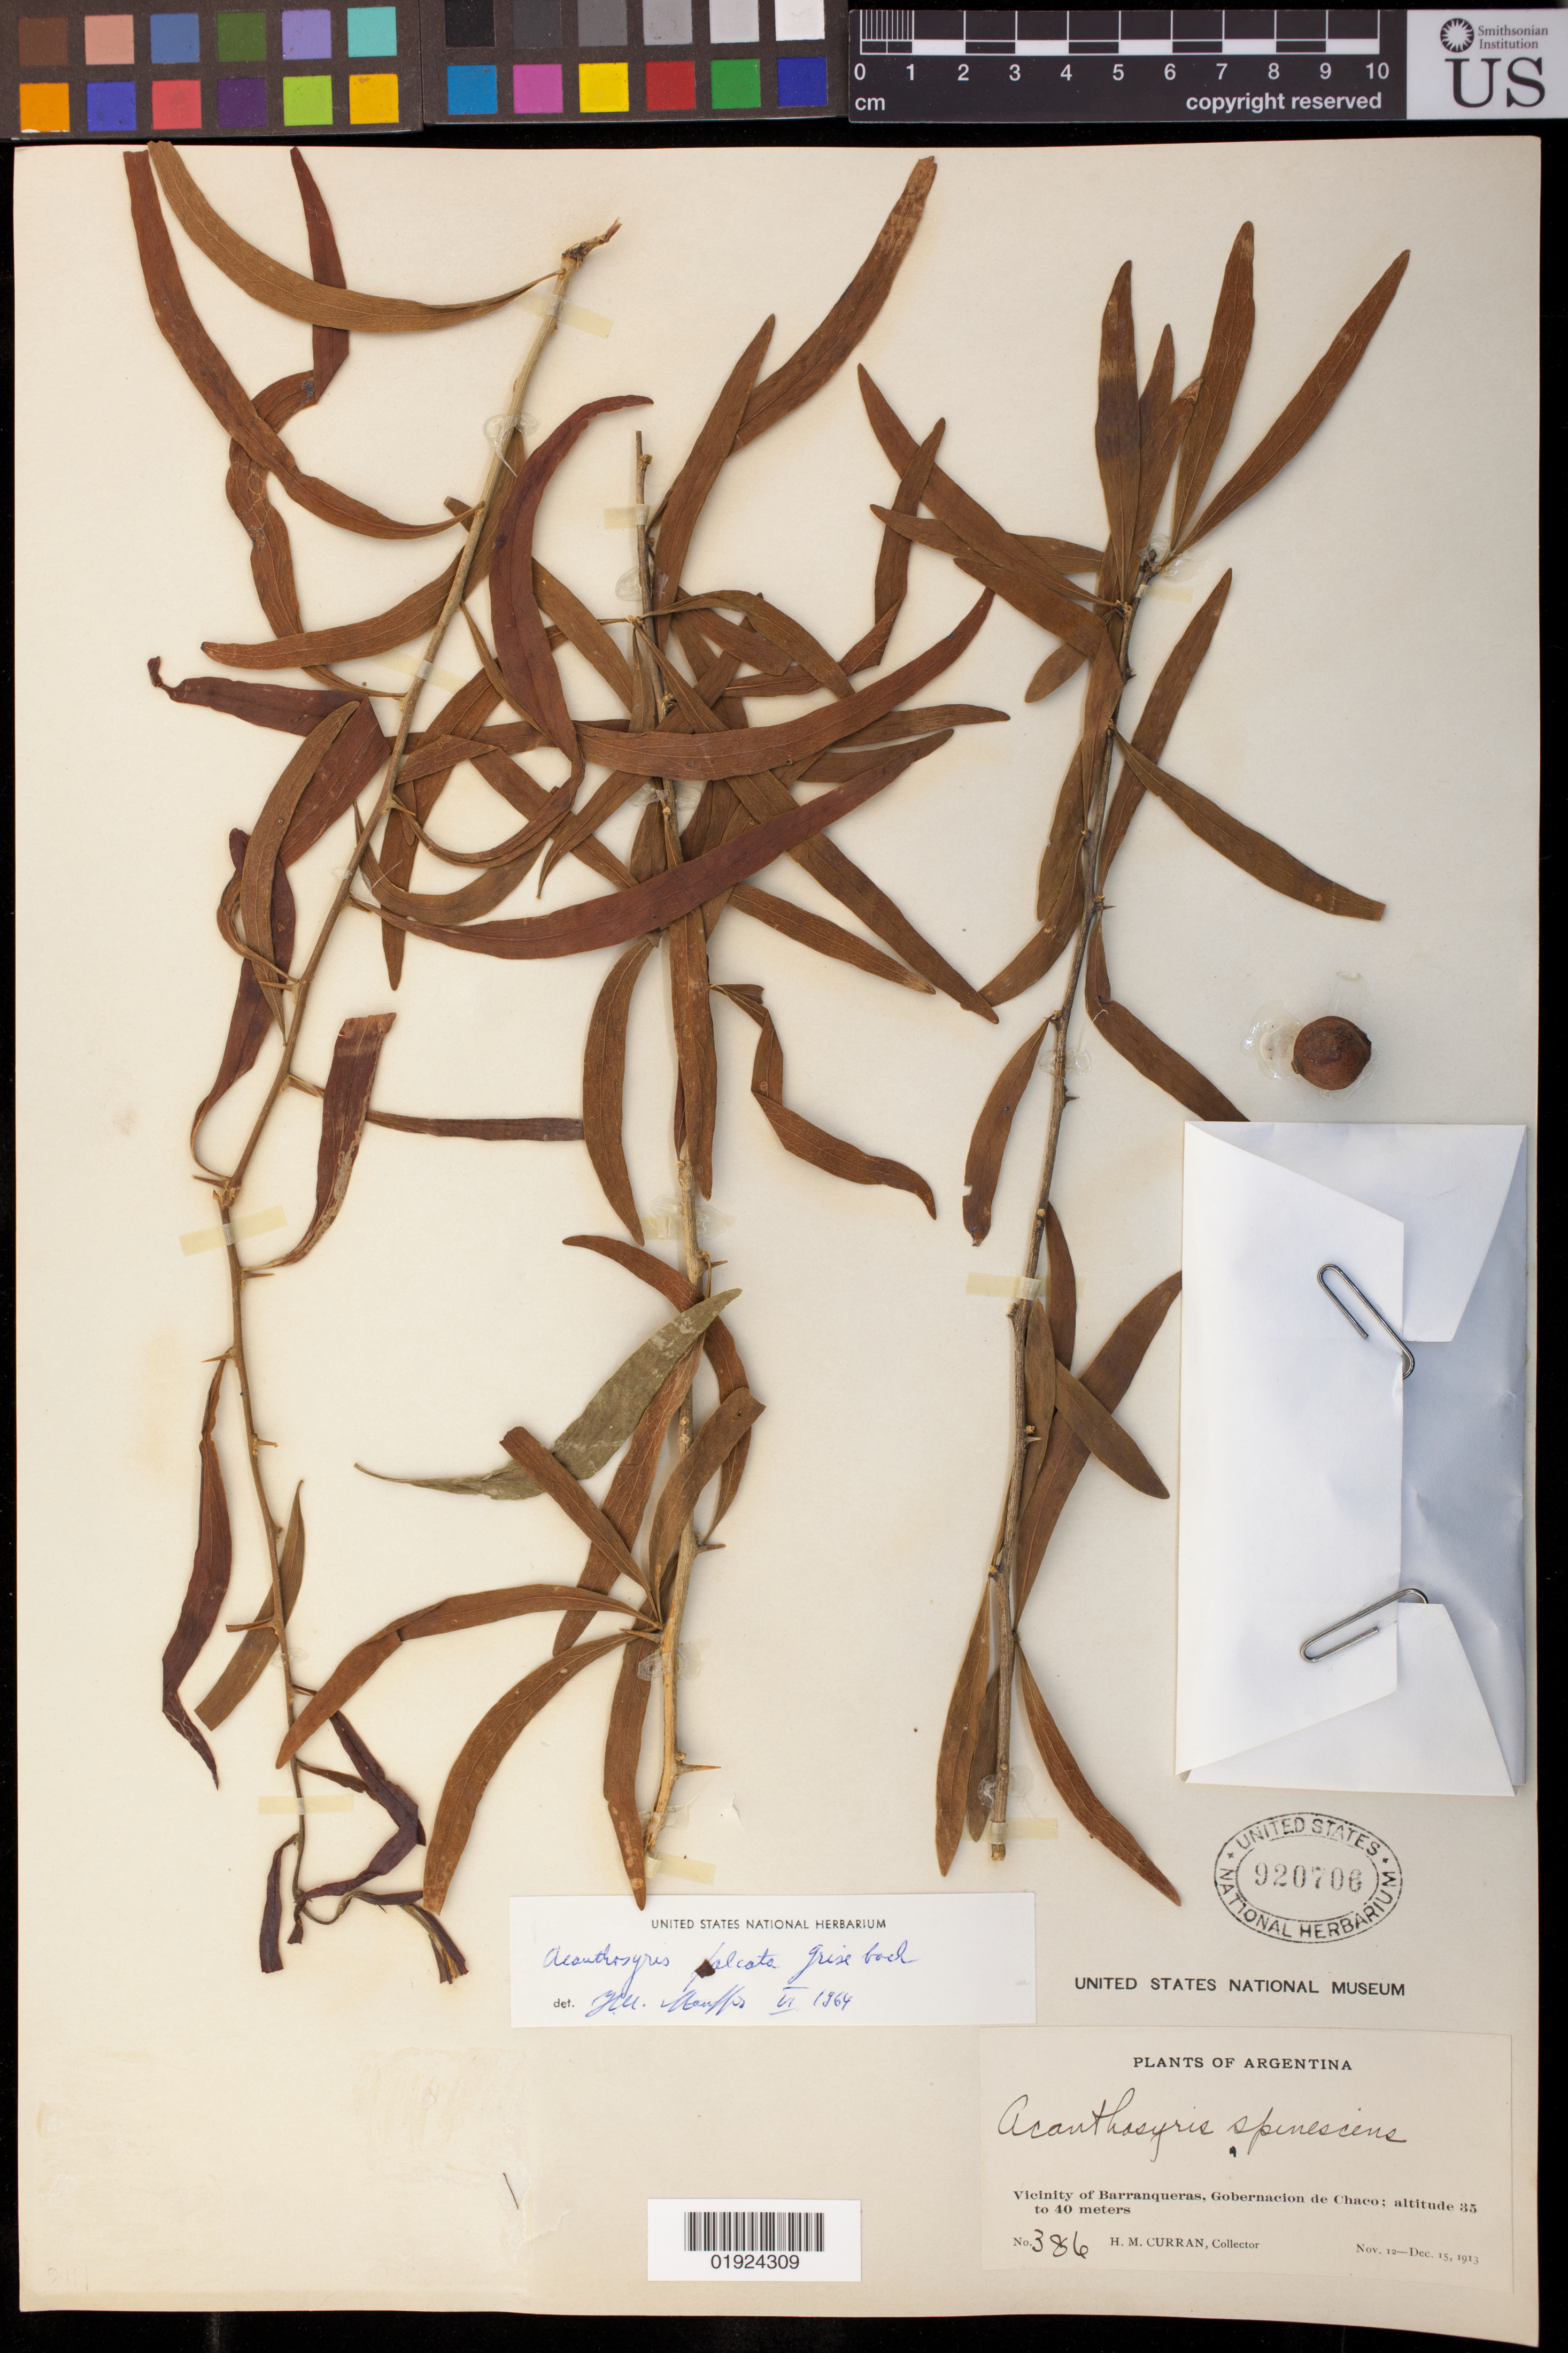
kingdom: Plantae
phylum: Tracheophyta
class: Magnoliopsida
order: Santalales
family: Cervantesiaceae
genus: Acanthosyris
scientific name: Acanthosyris falcata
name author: Griseb.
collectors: H. M. Curran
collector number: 386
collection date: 1913-11-12/1913-12-15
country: Argentina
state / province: Chaco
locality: vicinity of Barranqueras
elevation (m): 35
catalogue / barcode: US 920706